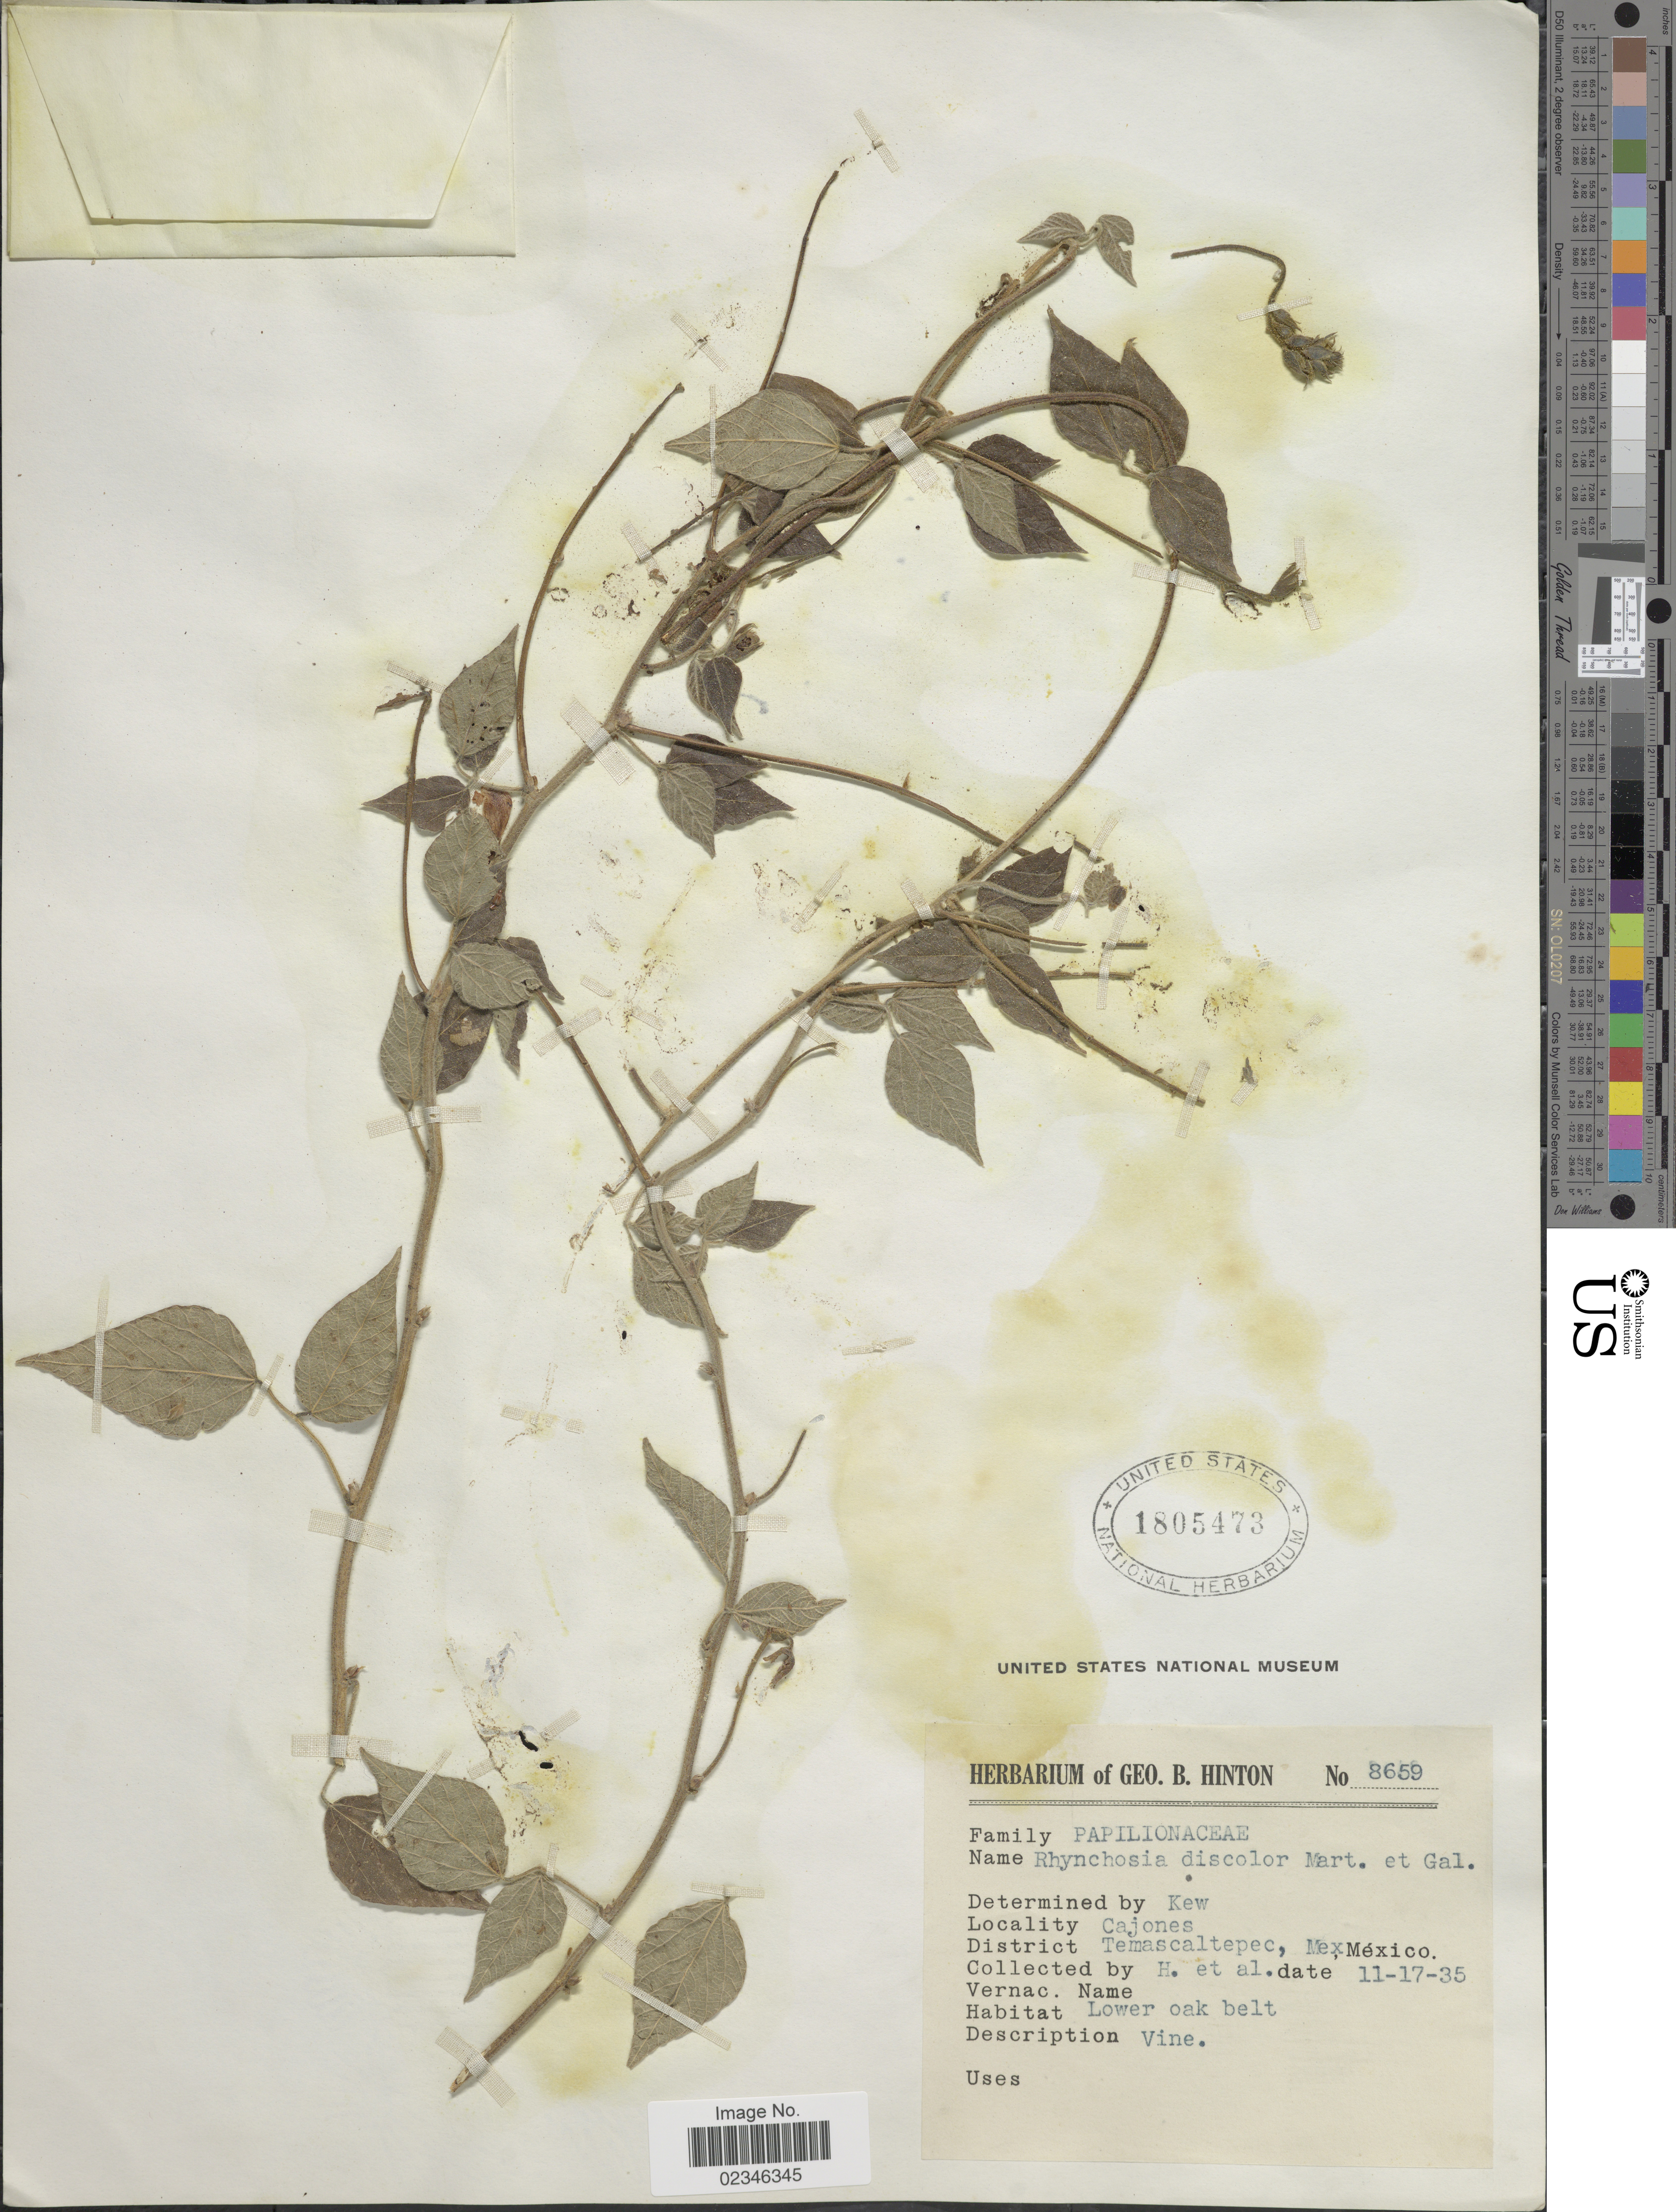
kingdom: Plantae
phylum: Tracheophyta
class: Magnoliopsida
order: Fabales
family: Fabaceae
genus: Rhynchosia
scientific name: Rhynchosia macrocarpa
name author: Benth.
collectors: G. B. Hinton & et al.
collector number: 8659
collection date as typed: Transcribed d/m/y: 17/11/35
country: Mexico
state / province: México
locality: Cajones. District Temascaltepec, Mex., México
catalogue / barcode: US 1805473